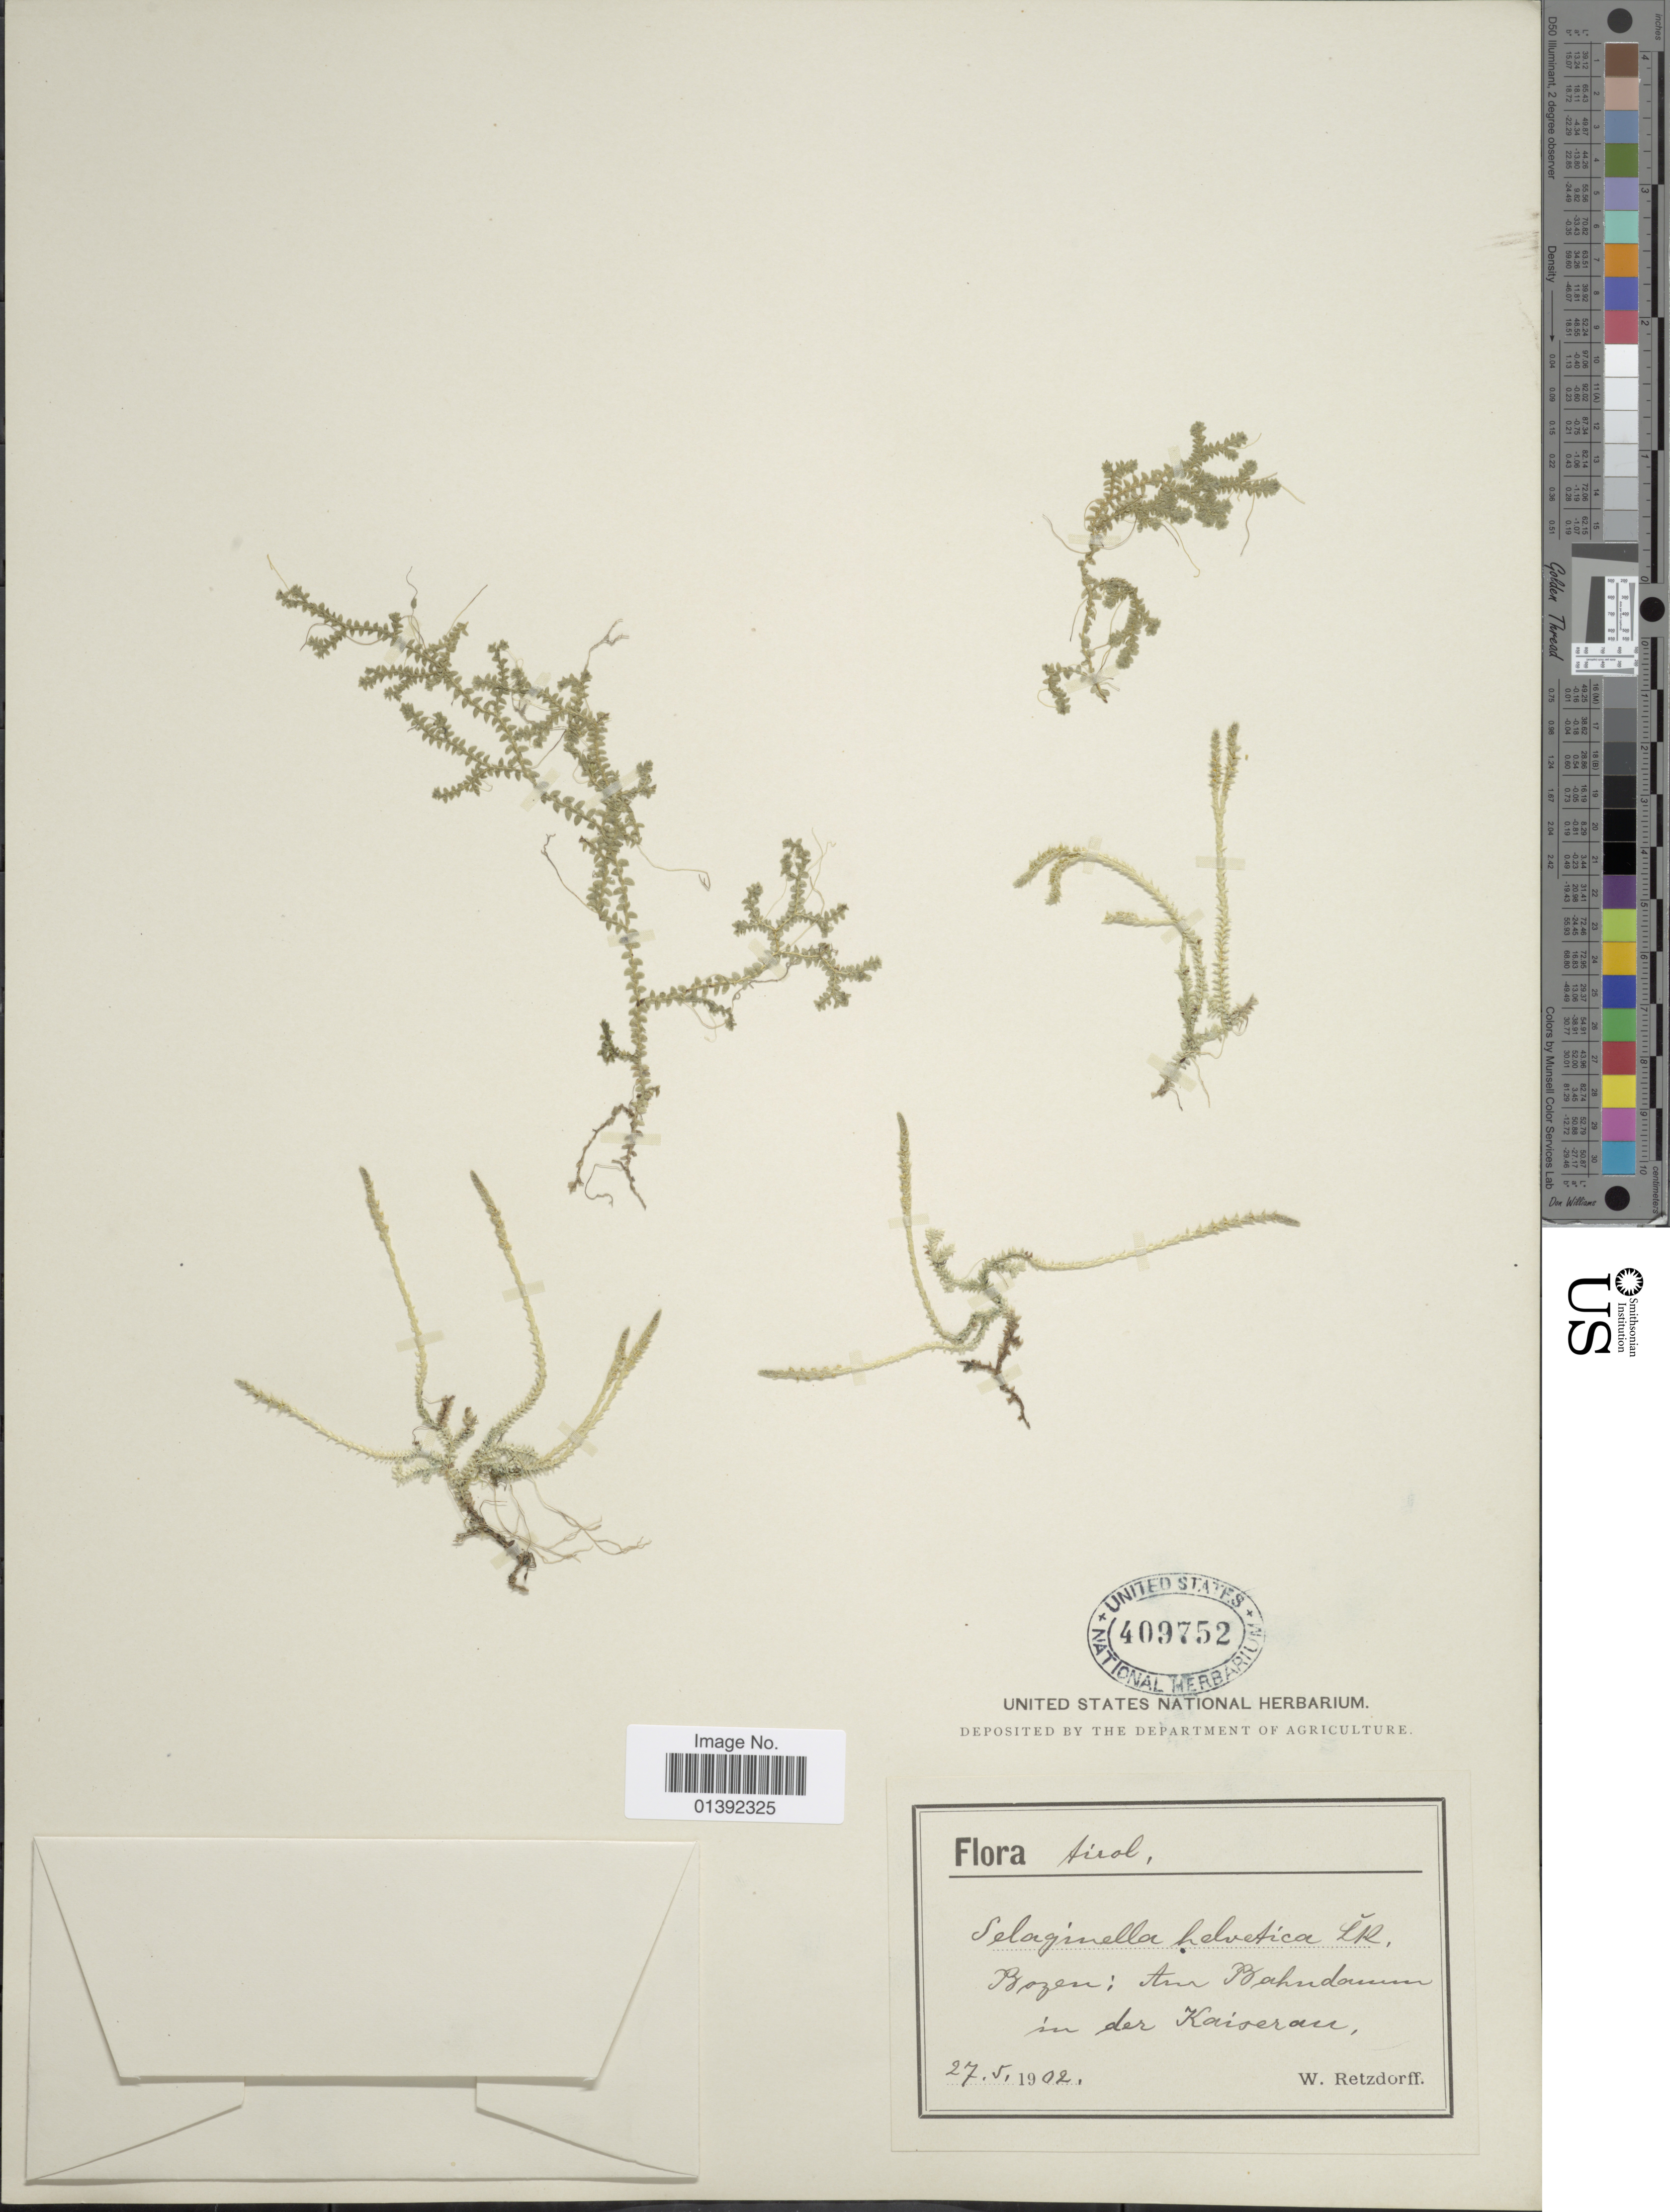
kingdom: Plantae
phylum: Tracheophyta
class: Lycopodiopsida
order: Selaginellales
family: Selaginellaceae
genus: Selaginella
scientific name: Selaginella helvetica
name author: (L.) Spring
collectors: W. Retzdorff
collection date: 1902-05-27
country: Austria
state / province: Tirol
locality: Bozen: Am Bahdanen in der Kaiseran [interpreted]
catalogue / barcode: US 409752